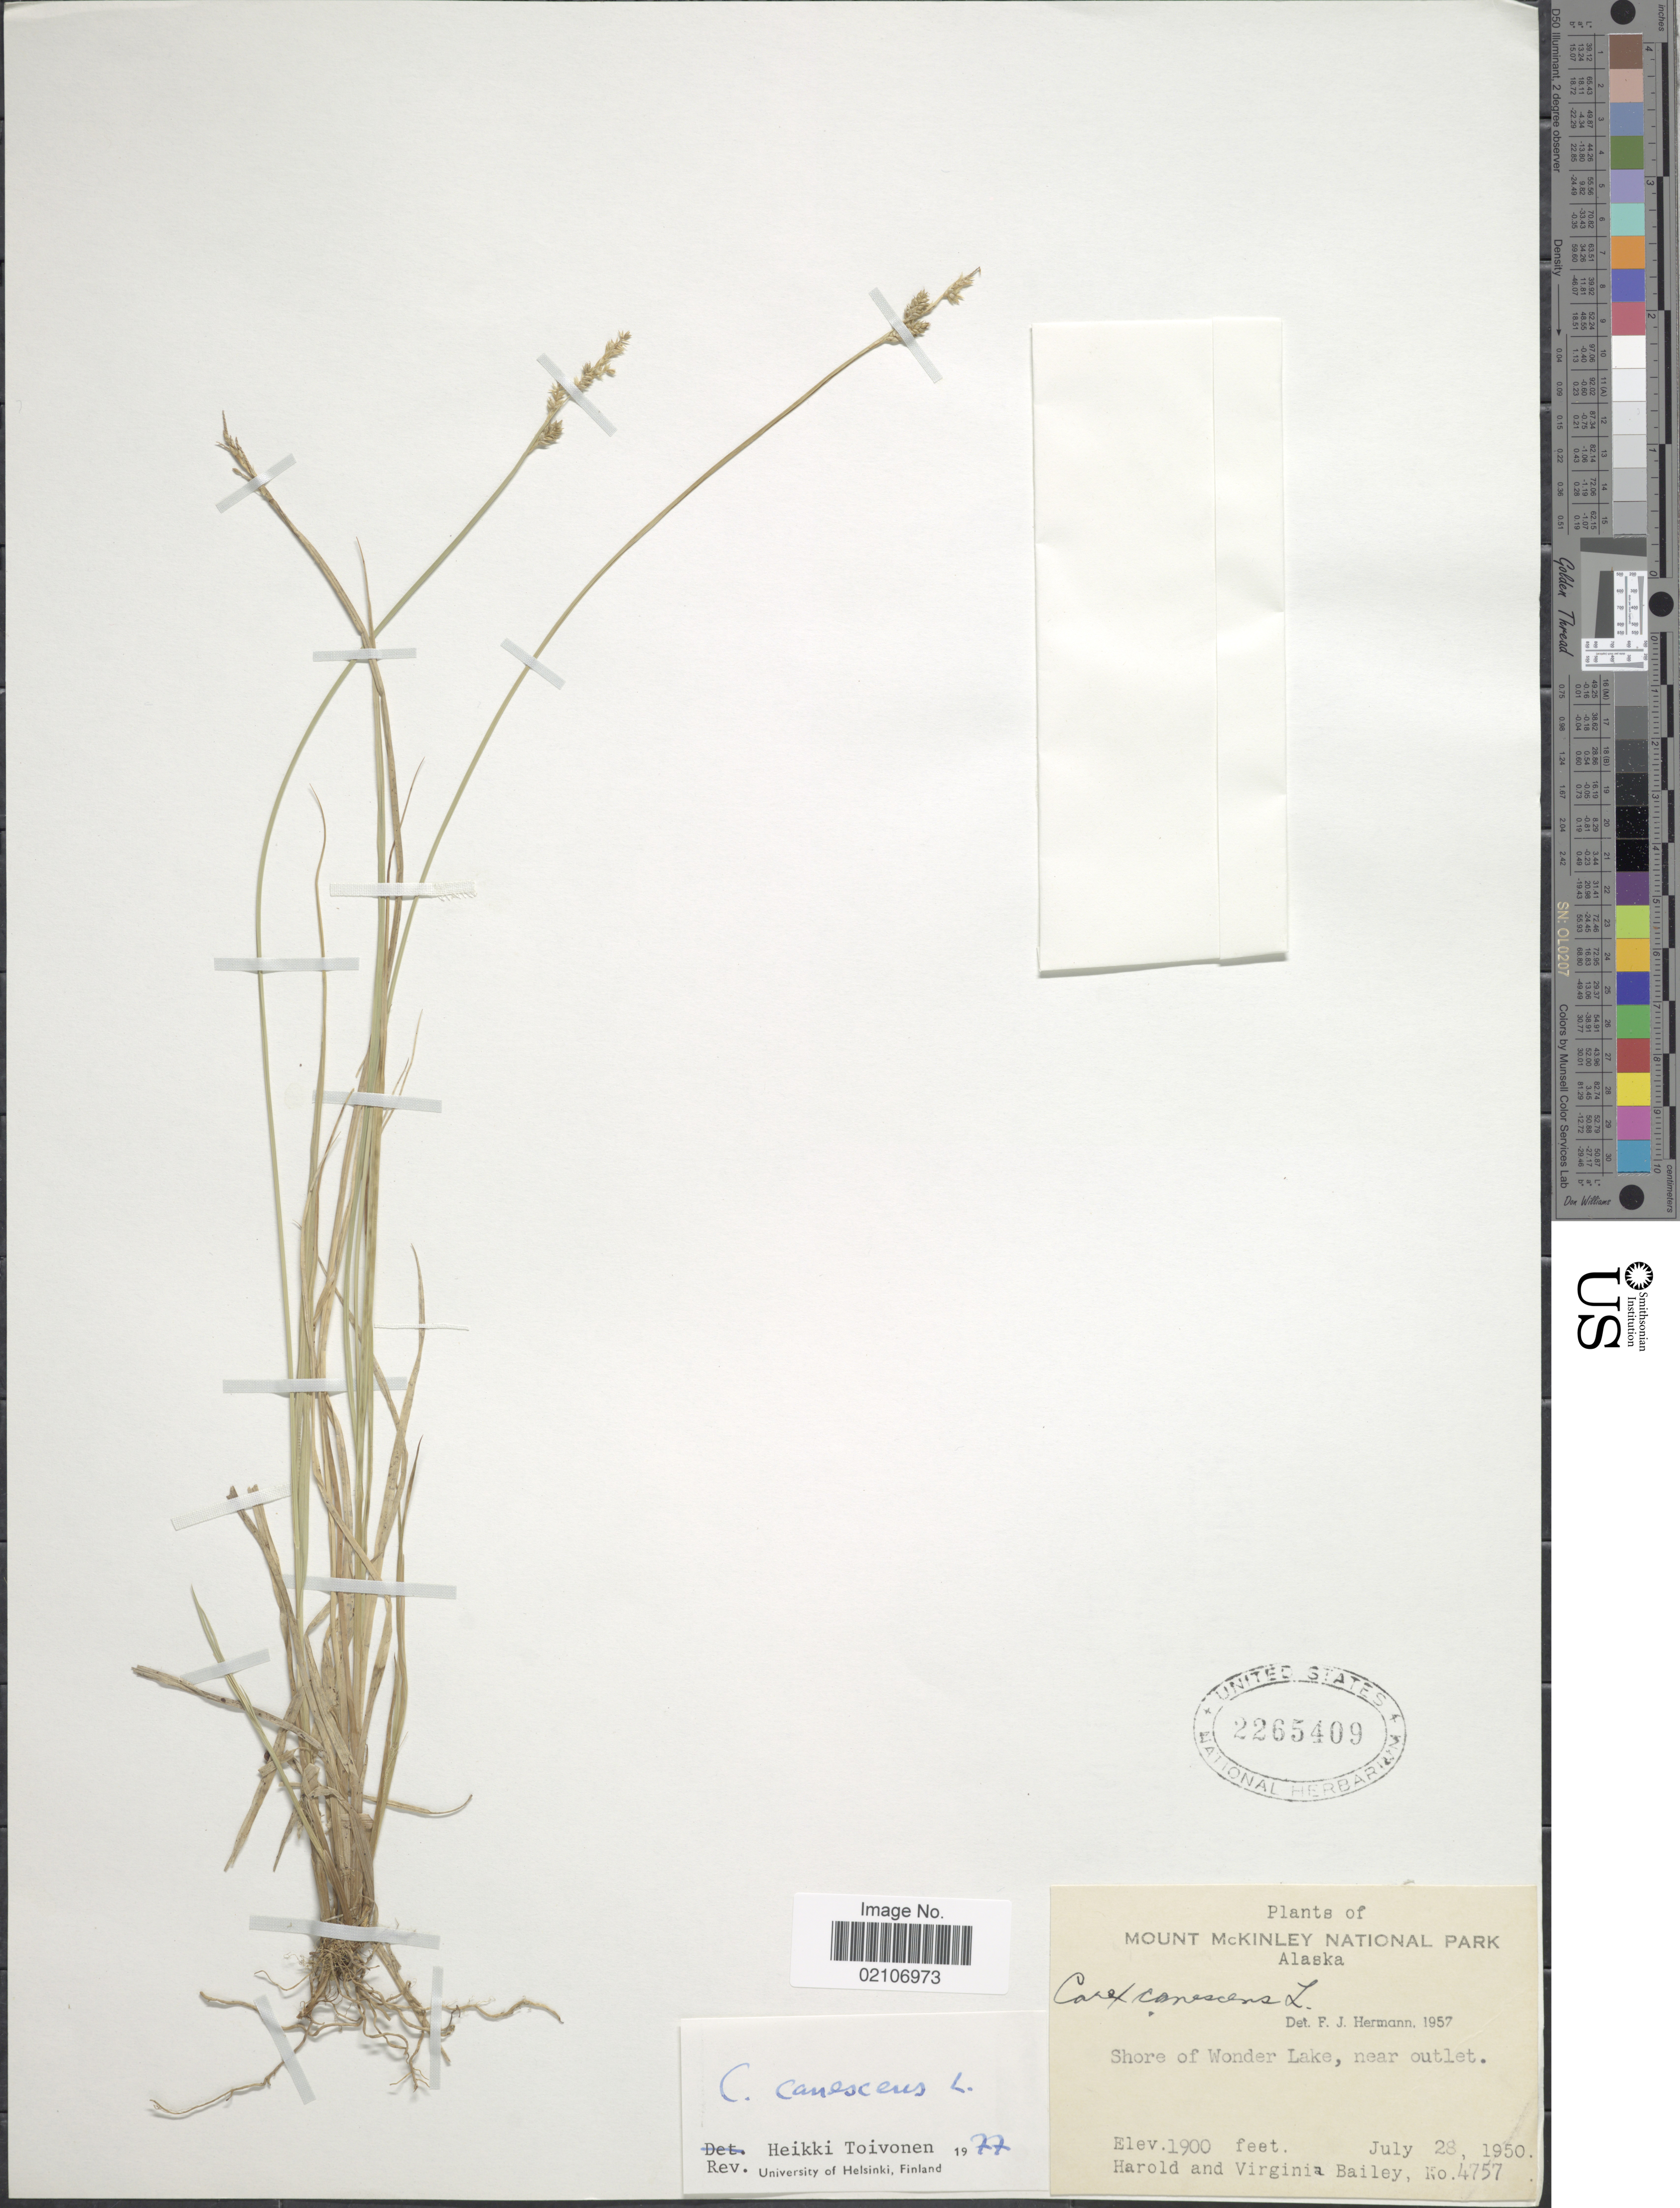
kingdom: Plantae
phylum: Tracheophyta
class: Liliopsida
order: Poales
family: Cyperaceae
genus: Carex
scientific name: Carex canescens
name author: L.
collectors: H. Bailey & V. L. Bailey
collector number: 4757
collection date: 1950-07-28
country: United States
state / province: Alaska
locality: Mount McKinley National Park, Alaska. Shore of Wonder Lake, near outlet.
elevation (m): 579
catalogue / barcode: US 2265409